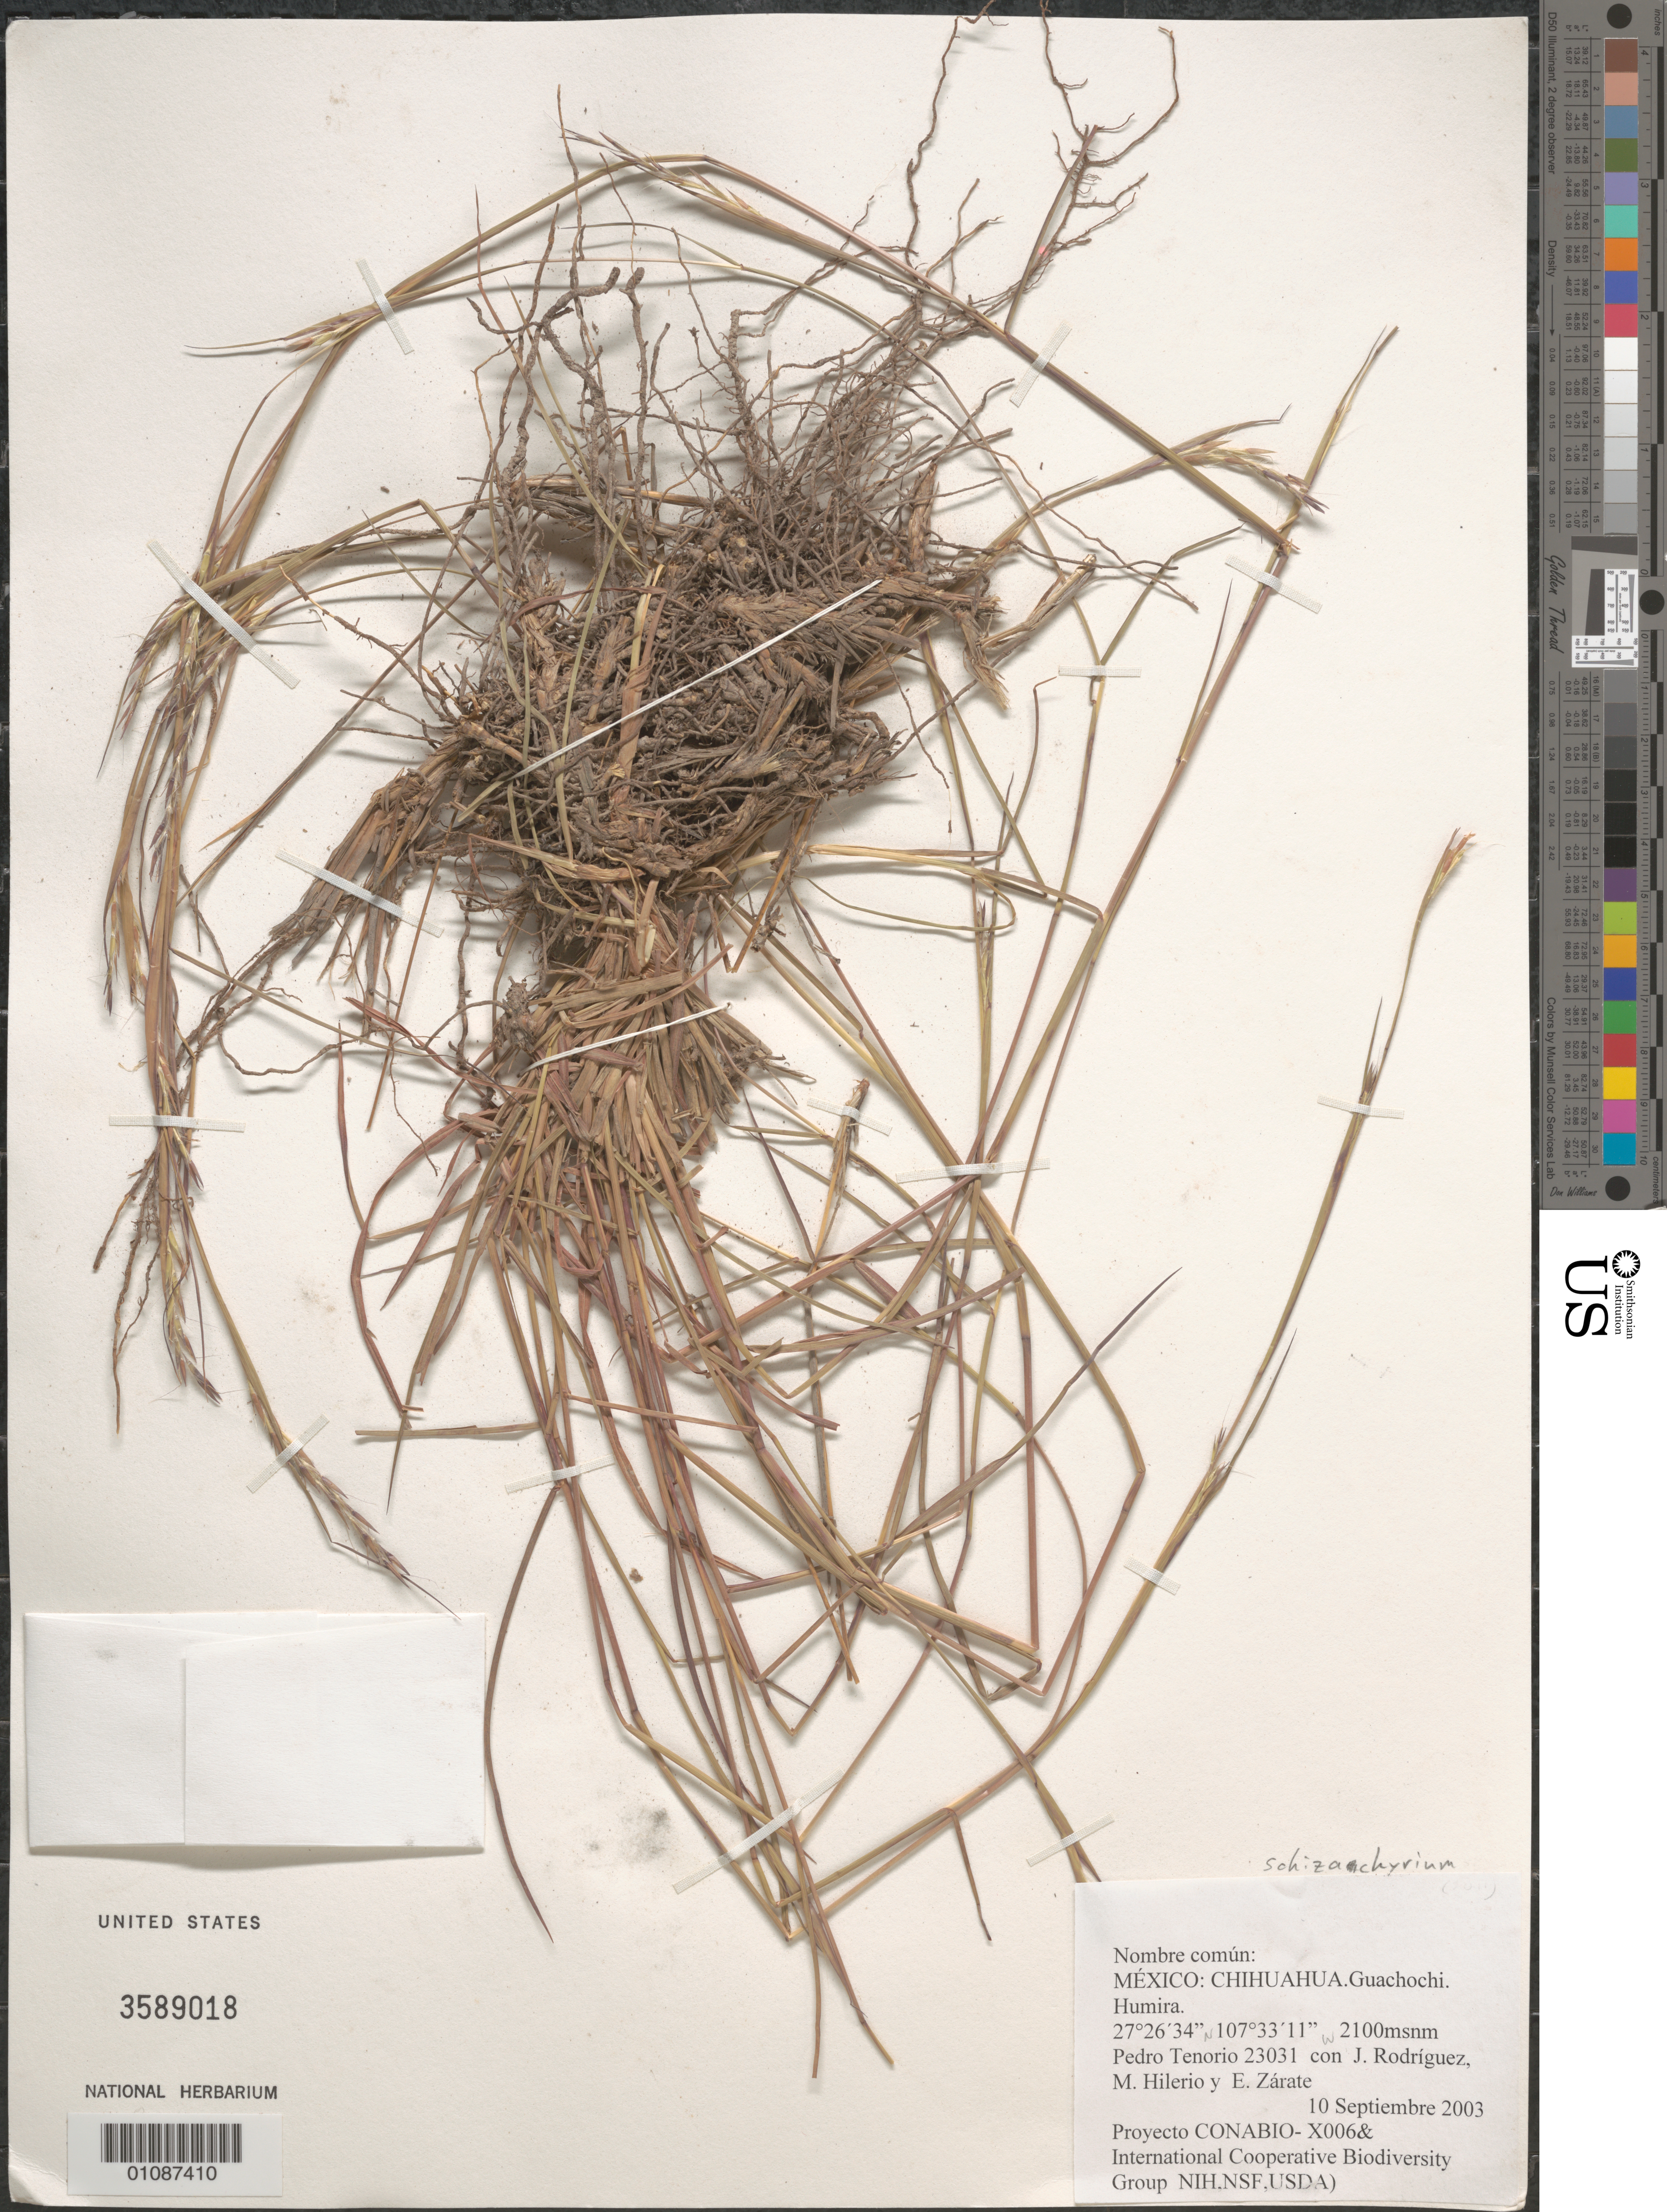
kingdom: Plantae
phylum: Tracheophyta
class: Liliopsida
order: Poales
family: Poaceae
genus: Schizachyrium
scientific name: Schizachyrium sp.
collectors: P. Tenorio L., J. Rodríguez, M. Hilerio & E. Zárate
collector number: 23031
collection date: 2003-09-10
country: Mexico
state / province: Chihuahua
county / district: Guachochi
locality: Humira.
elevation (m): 2100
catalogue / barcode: US 3589018